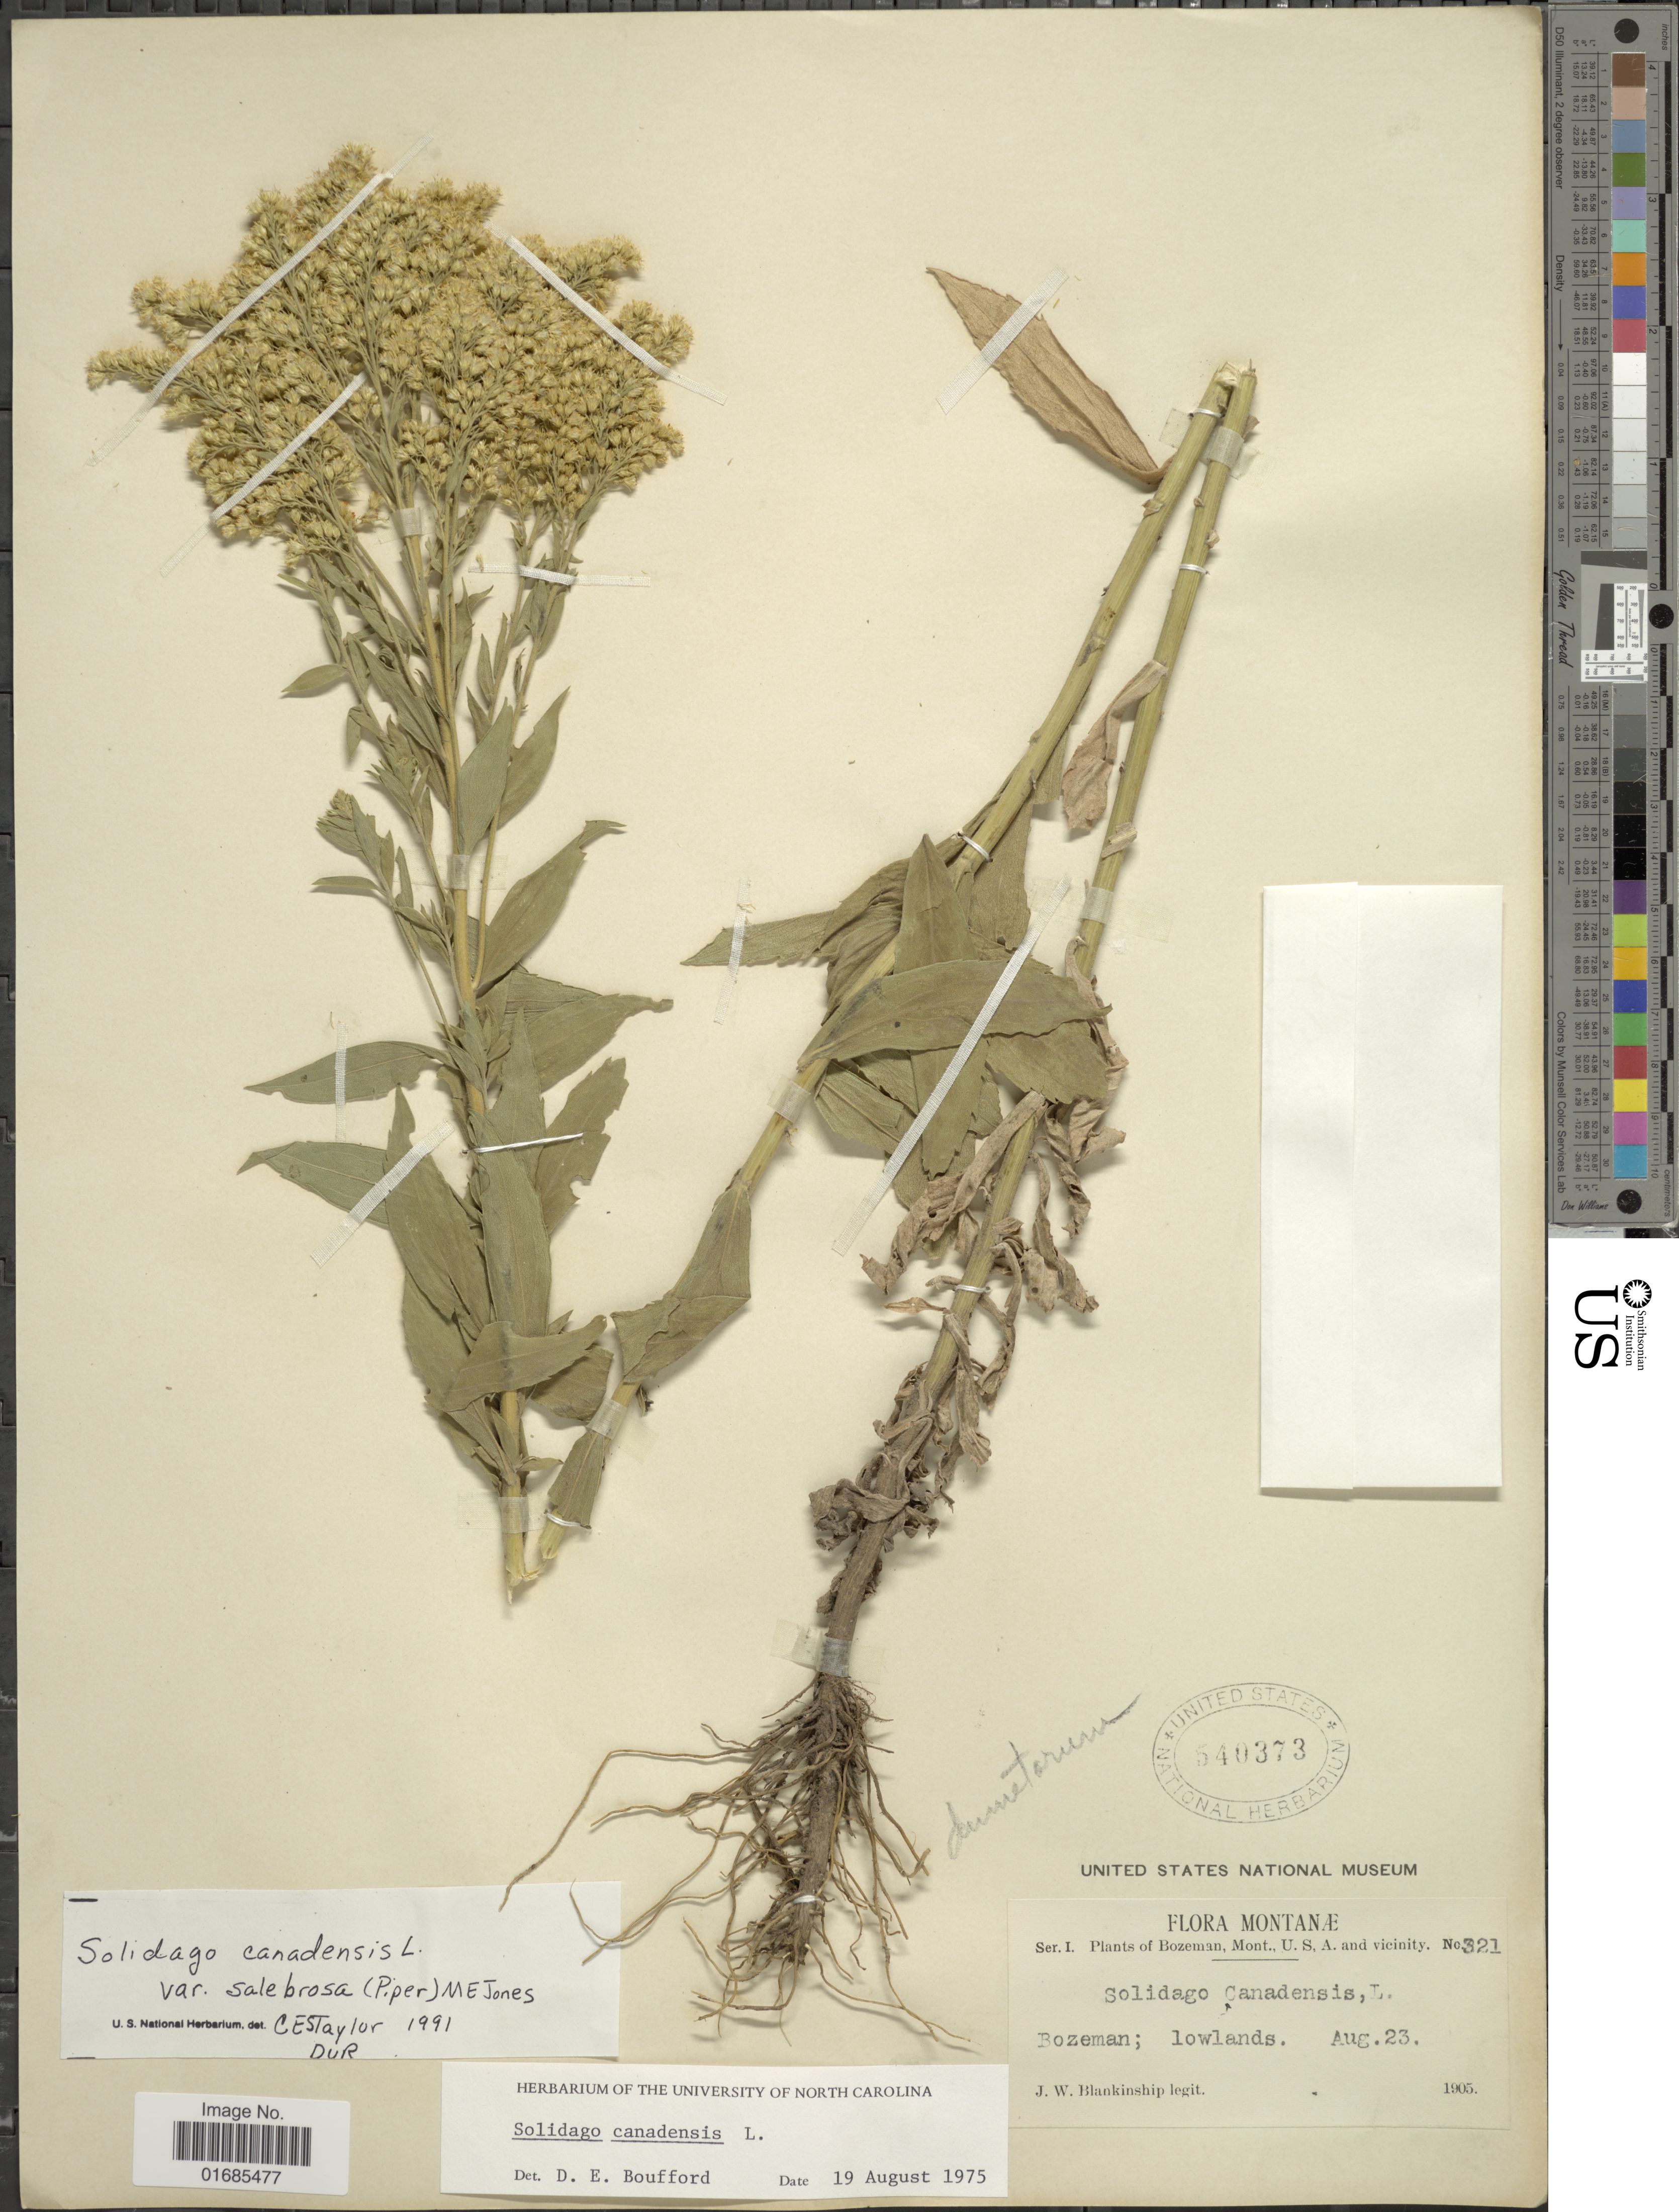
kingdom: Plantae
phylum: Tracheophyta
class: Magnoliopsida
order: Asterales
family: Asteraceae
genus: Solidago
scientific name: Solidago canadensis var. salebrosa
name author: (Piper) M.E. Jones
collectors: J. W. Blankinship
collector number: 321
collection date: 1905-08-23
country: United States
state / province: Montana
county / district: Gallatin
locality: Bozeman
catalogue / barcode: US 540373